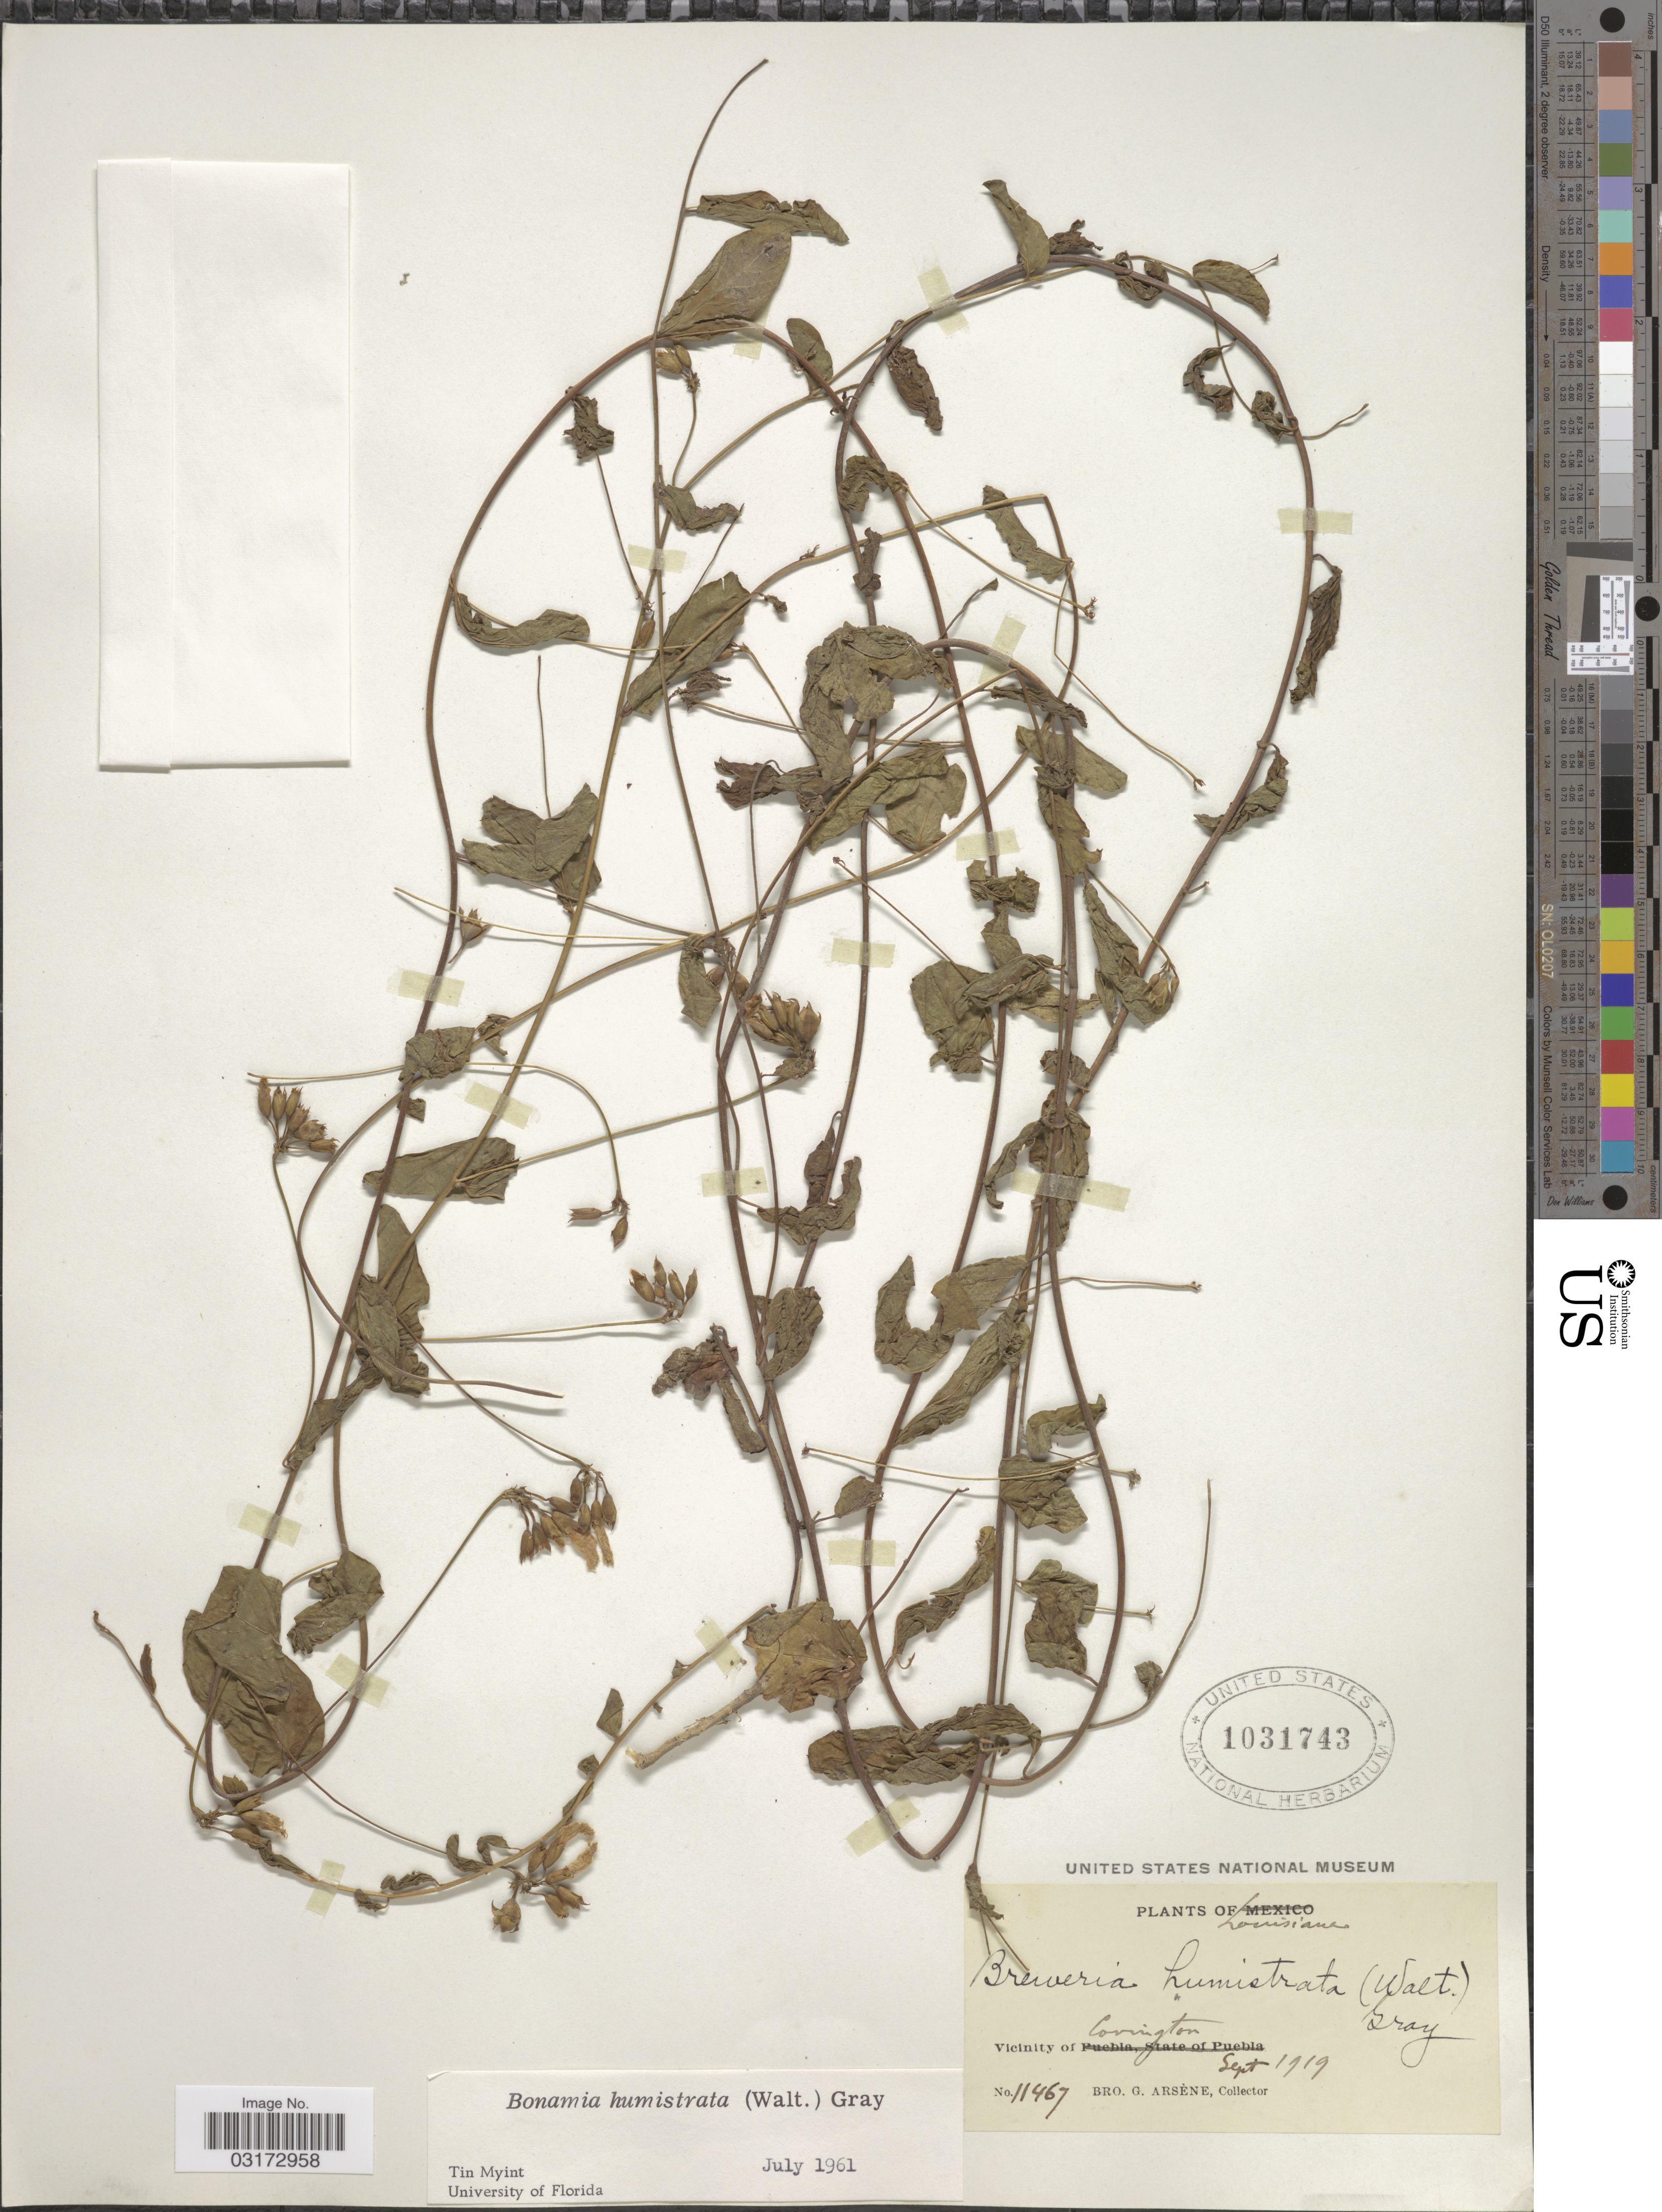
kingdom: Plantae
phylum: Tracheophyta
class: Magnoliopsida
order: Solanales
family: Convolvulaceae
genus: Stylisma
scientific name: Stylisma humistrata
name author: (Walter) Chapm.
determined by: Strong, Mark T., (BOT), Smithsonian Institution - National Museum of Natural History (UNITED STATES)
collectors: Bro. G. Arsène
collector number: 11467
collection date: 1919-09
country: United States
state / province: Louisiana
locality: Vicinity of Covington.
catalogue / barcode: US 1031743